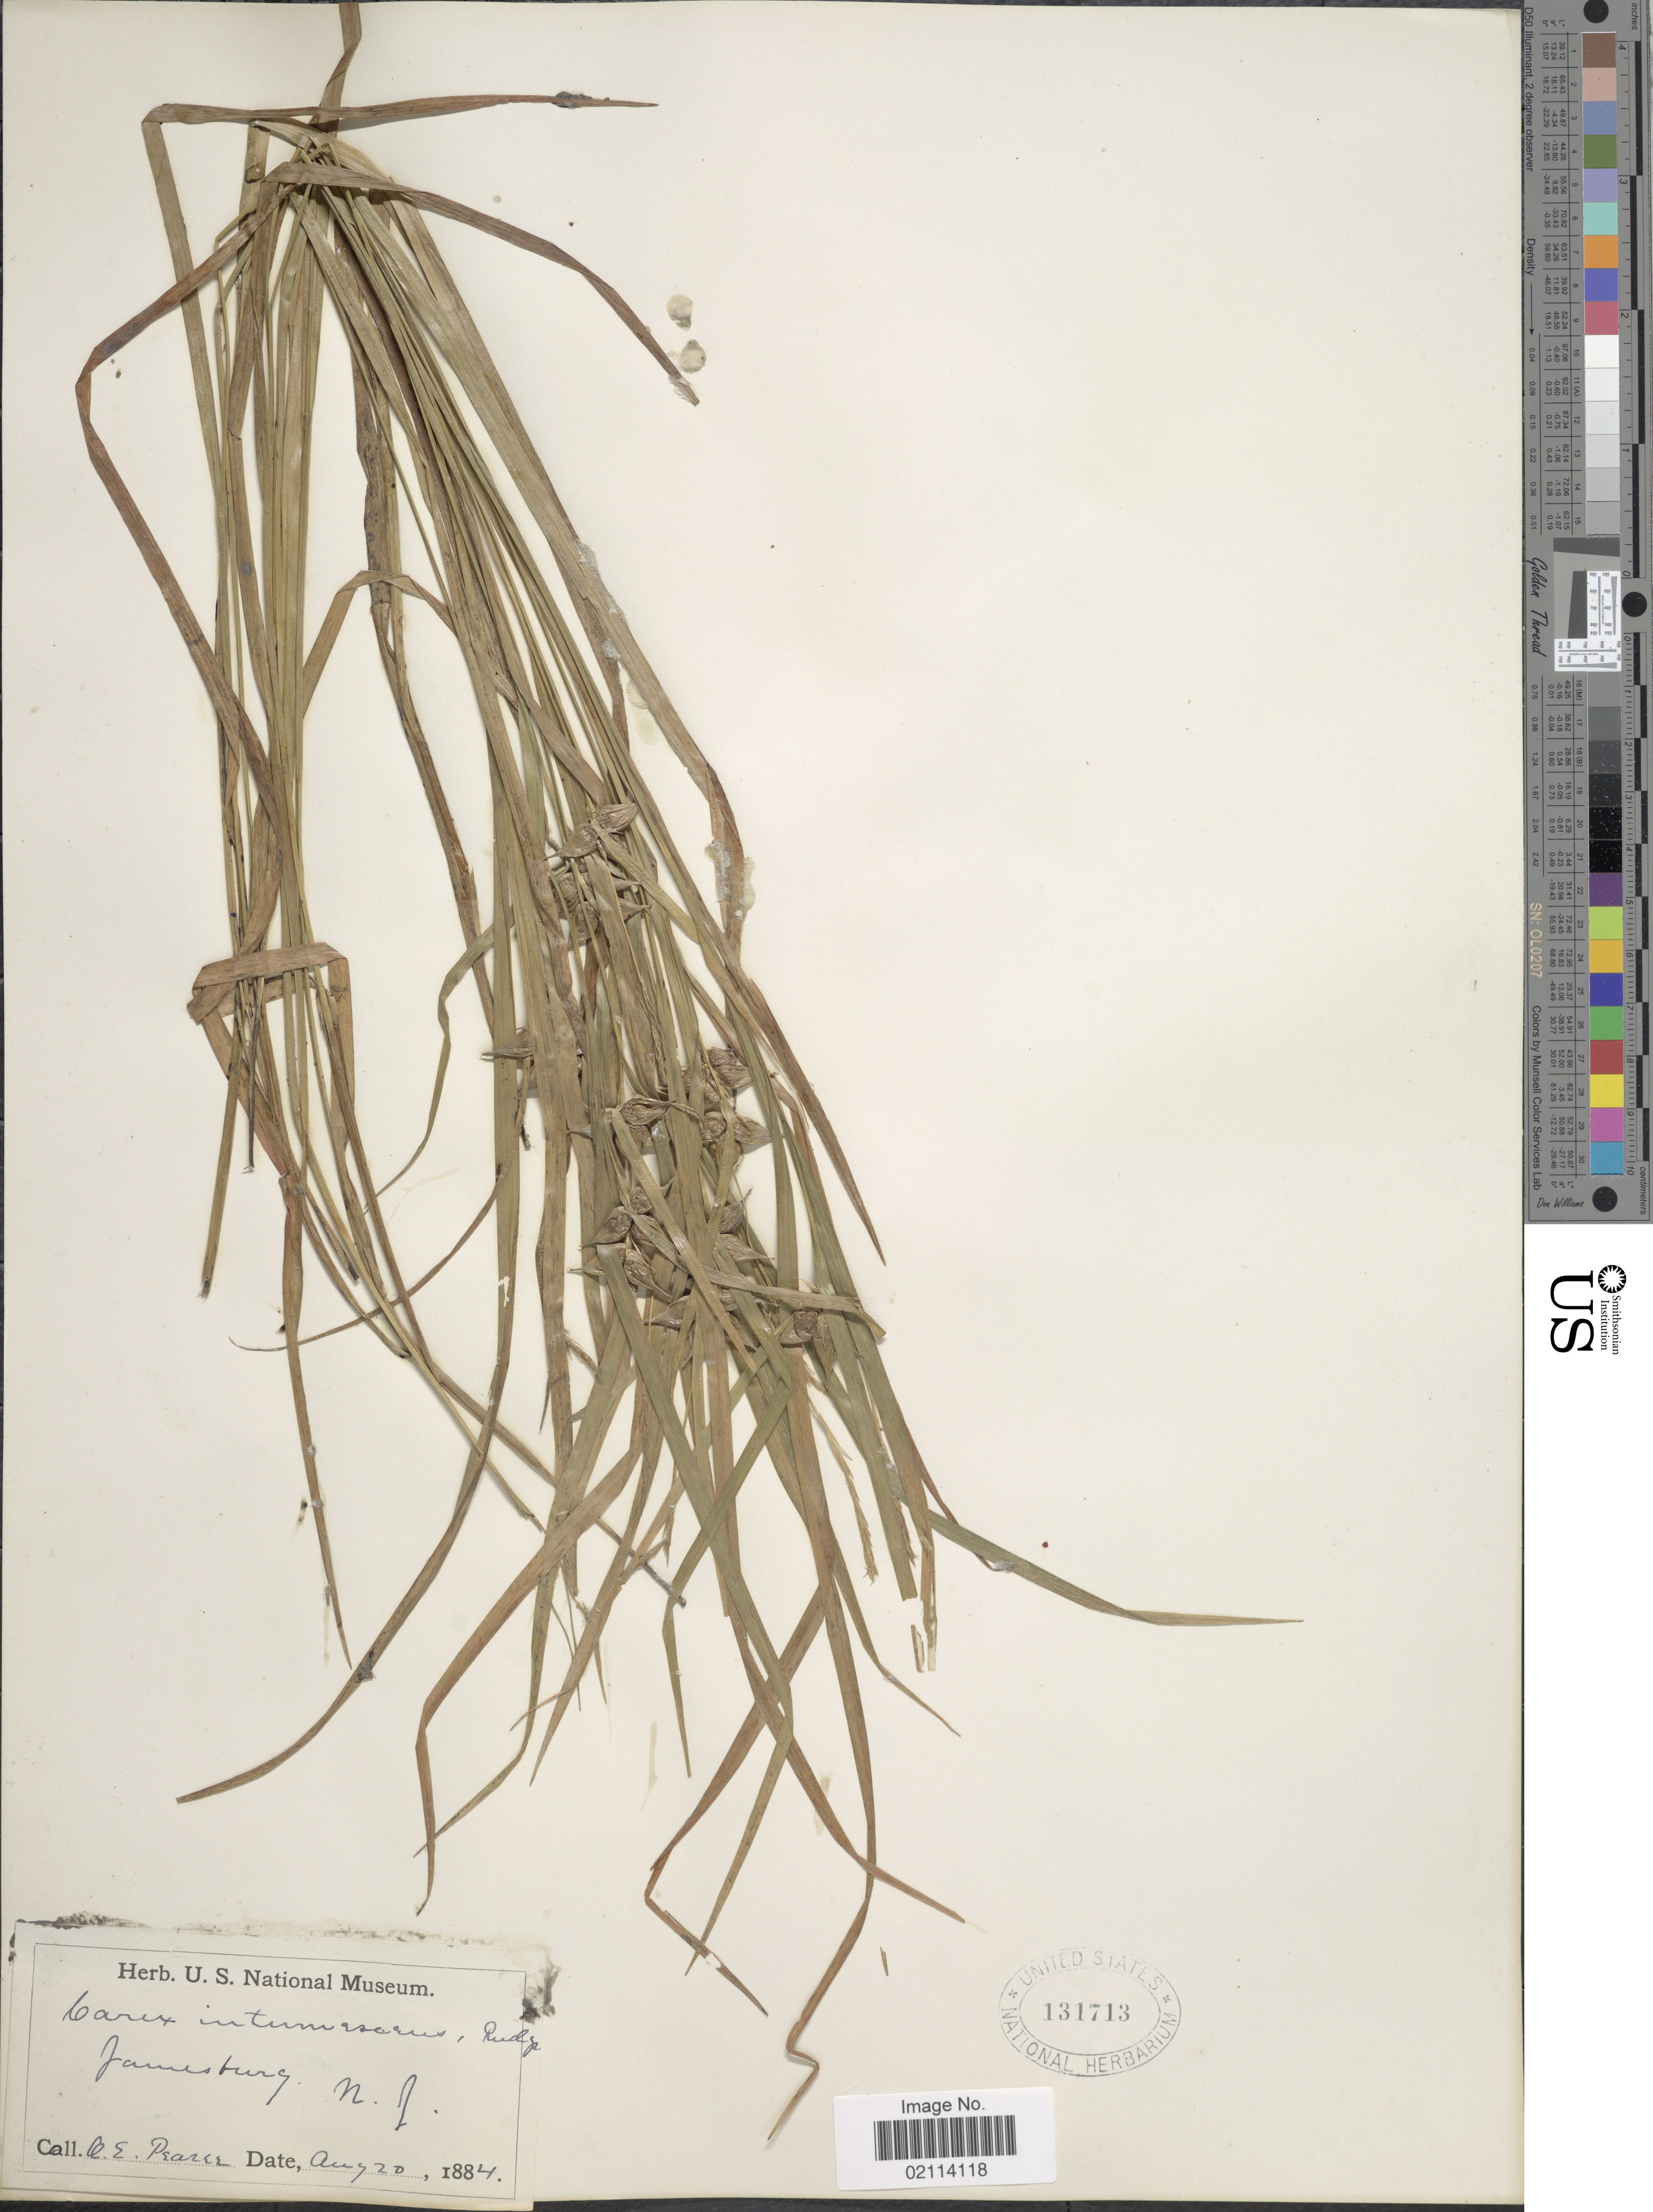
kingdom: Plantae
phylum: Tracheophyta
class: Liliopsida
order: Poales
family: Cyperaceae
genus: Carex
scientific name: Carex intumescens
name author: Rudge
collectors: O. E. Pearce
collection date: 1884-08-20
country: United States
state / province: New Jersey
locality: Jamesburg.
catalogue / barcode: US 131713